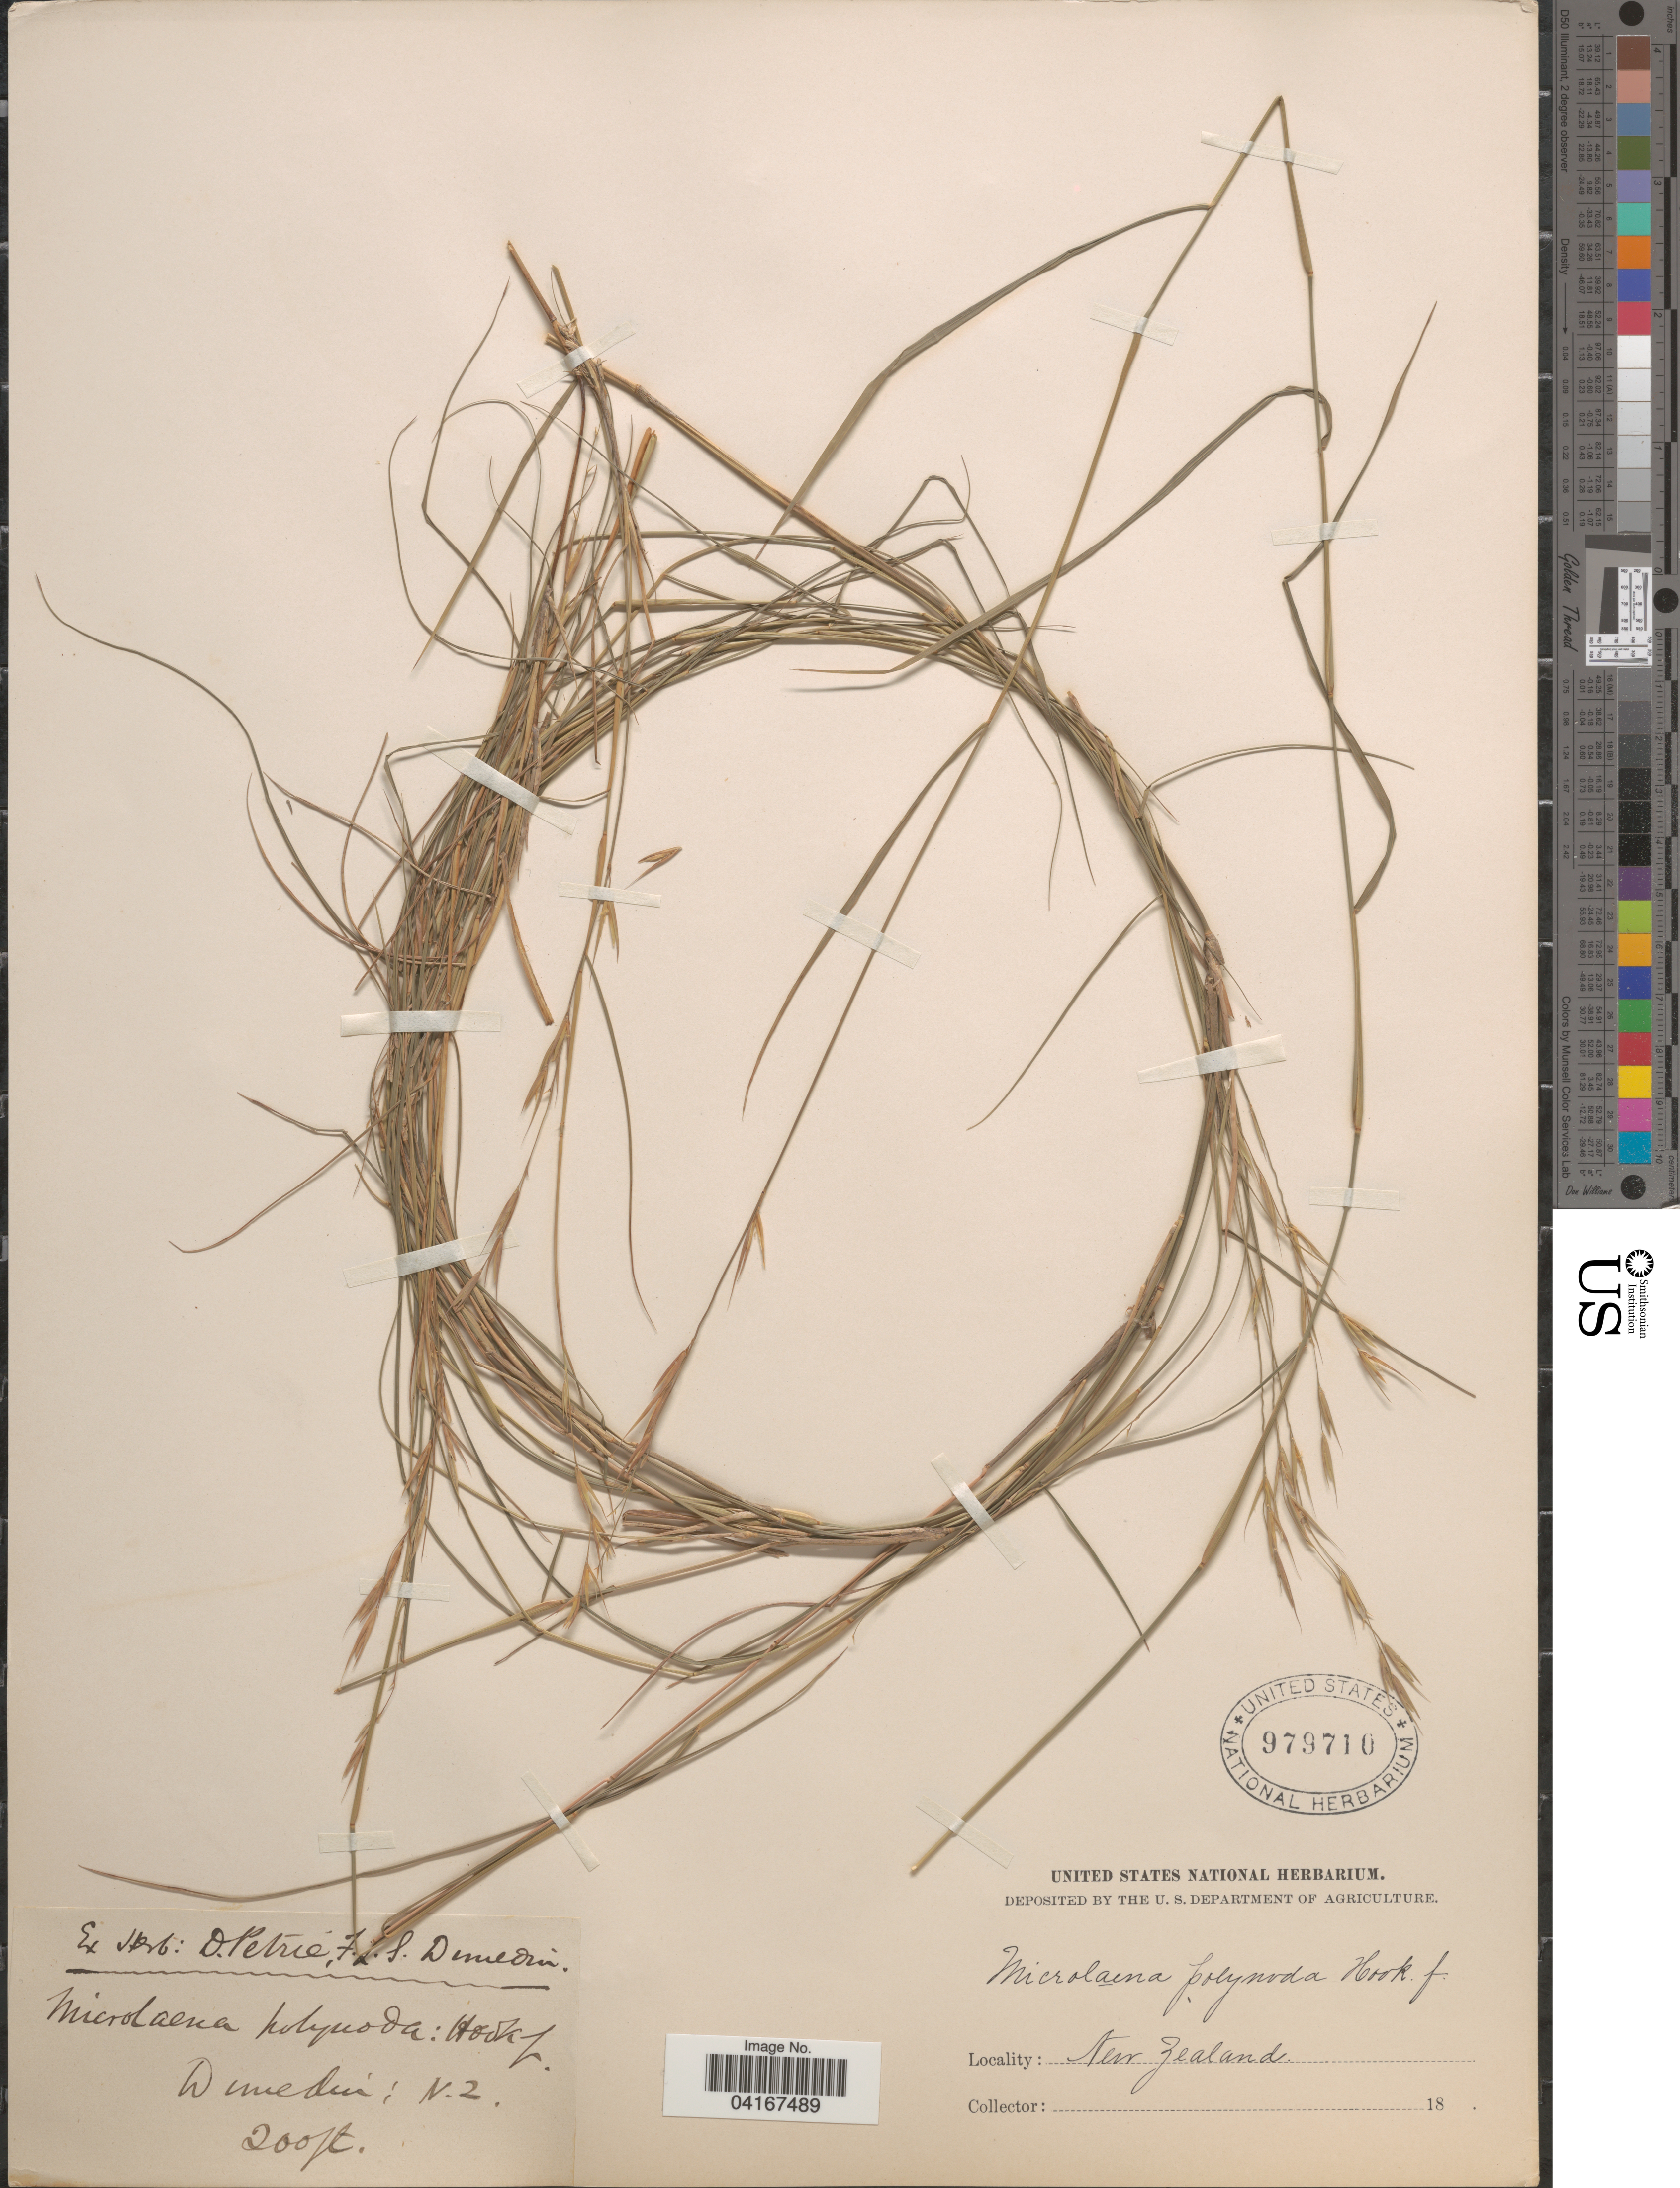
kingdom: Plantae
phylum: Tracheophyta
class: Liliopsida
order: Poales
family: Poaceae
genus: Microlaena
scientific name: Microlaena polynoda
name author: (Hook. f.) Hook. f.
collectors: Ex Herb D. Petrie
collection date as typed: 18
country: New Zealand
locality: Dunedin.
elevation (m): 61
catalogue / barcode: US 979710